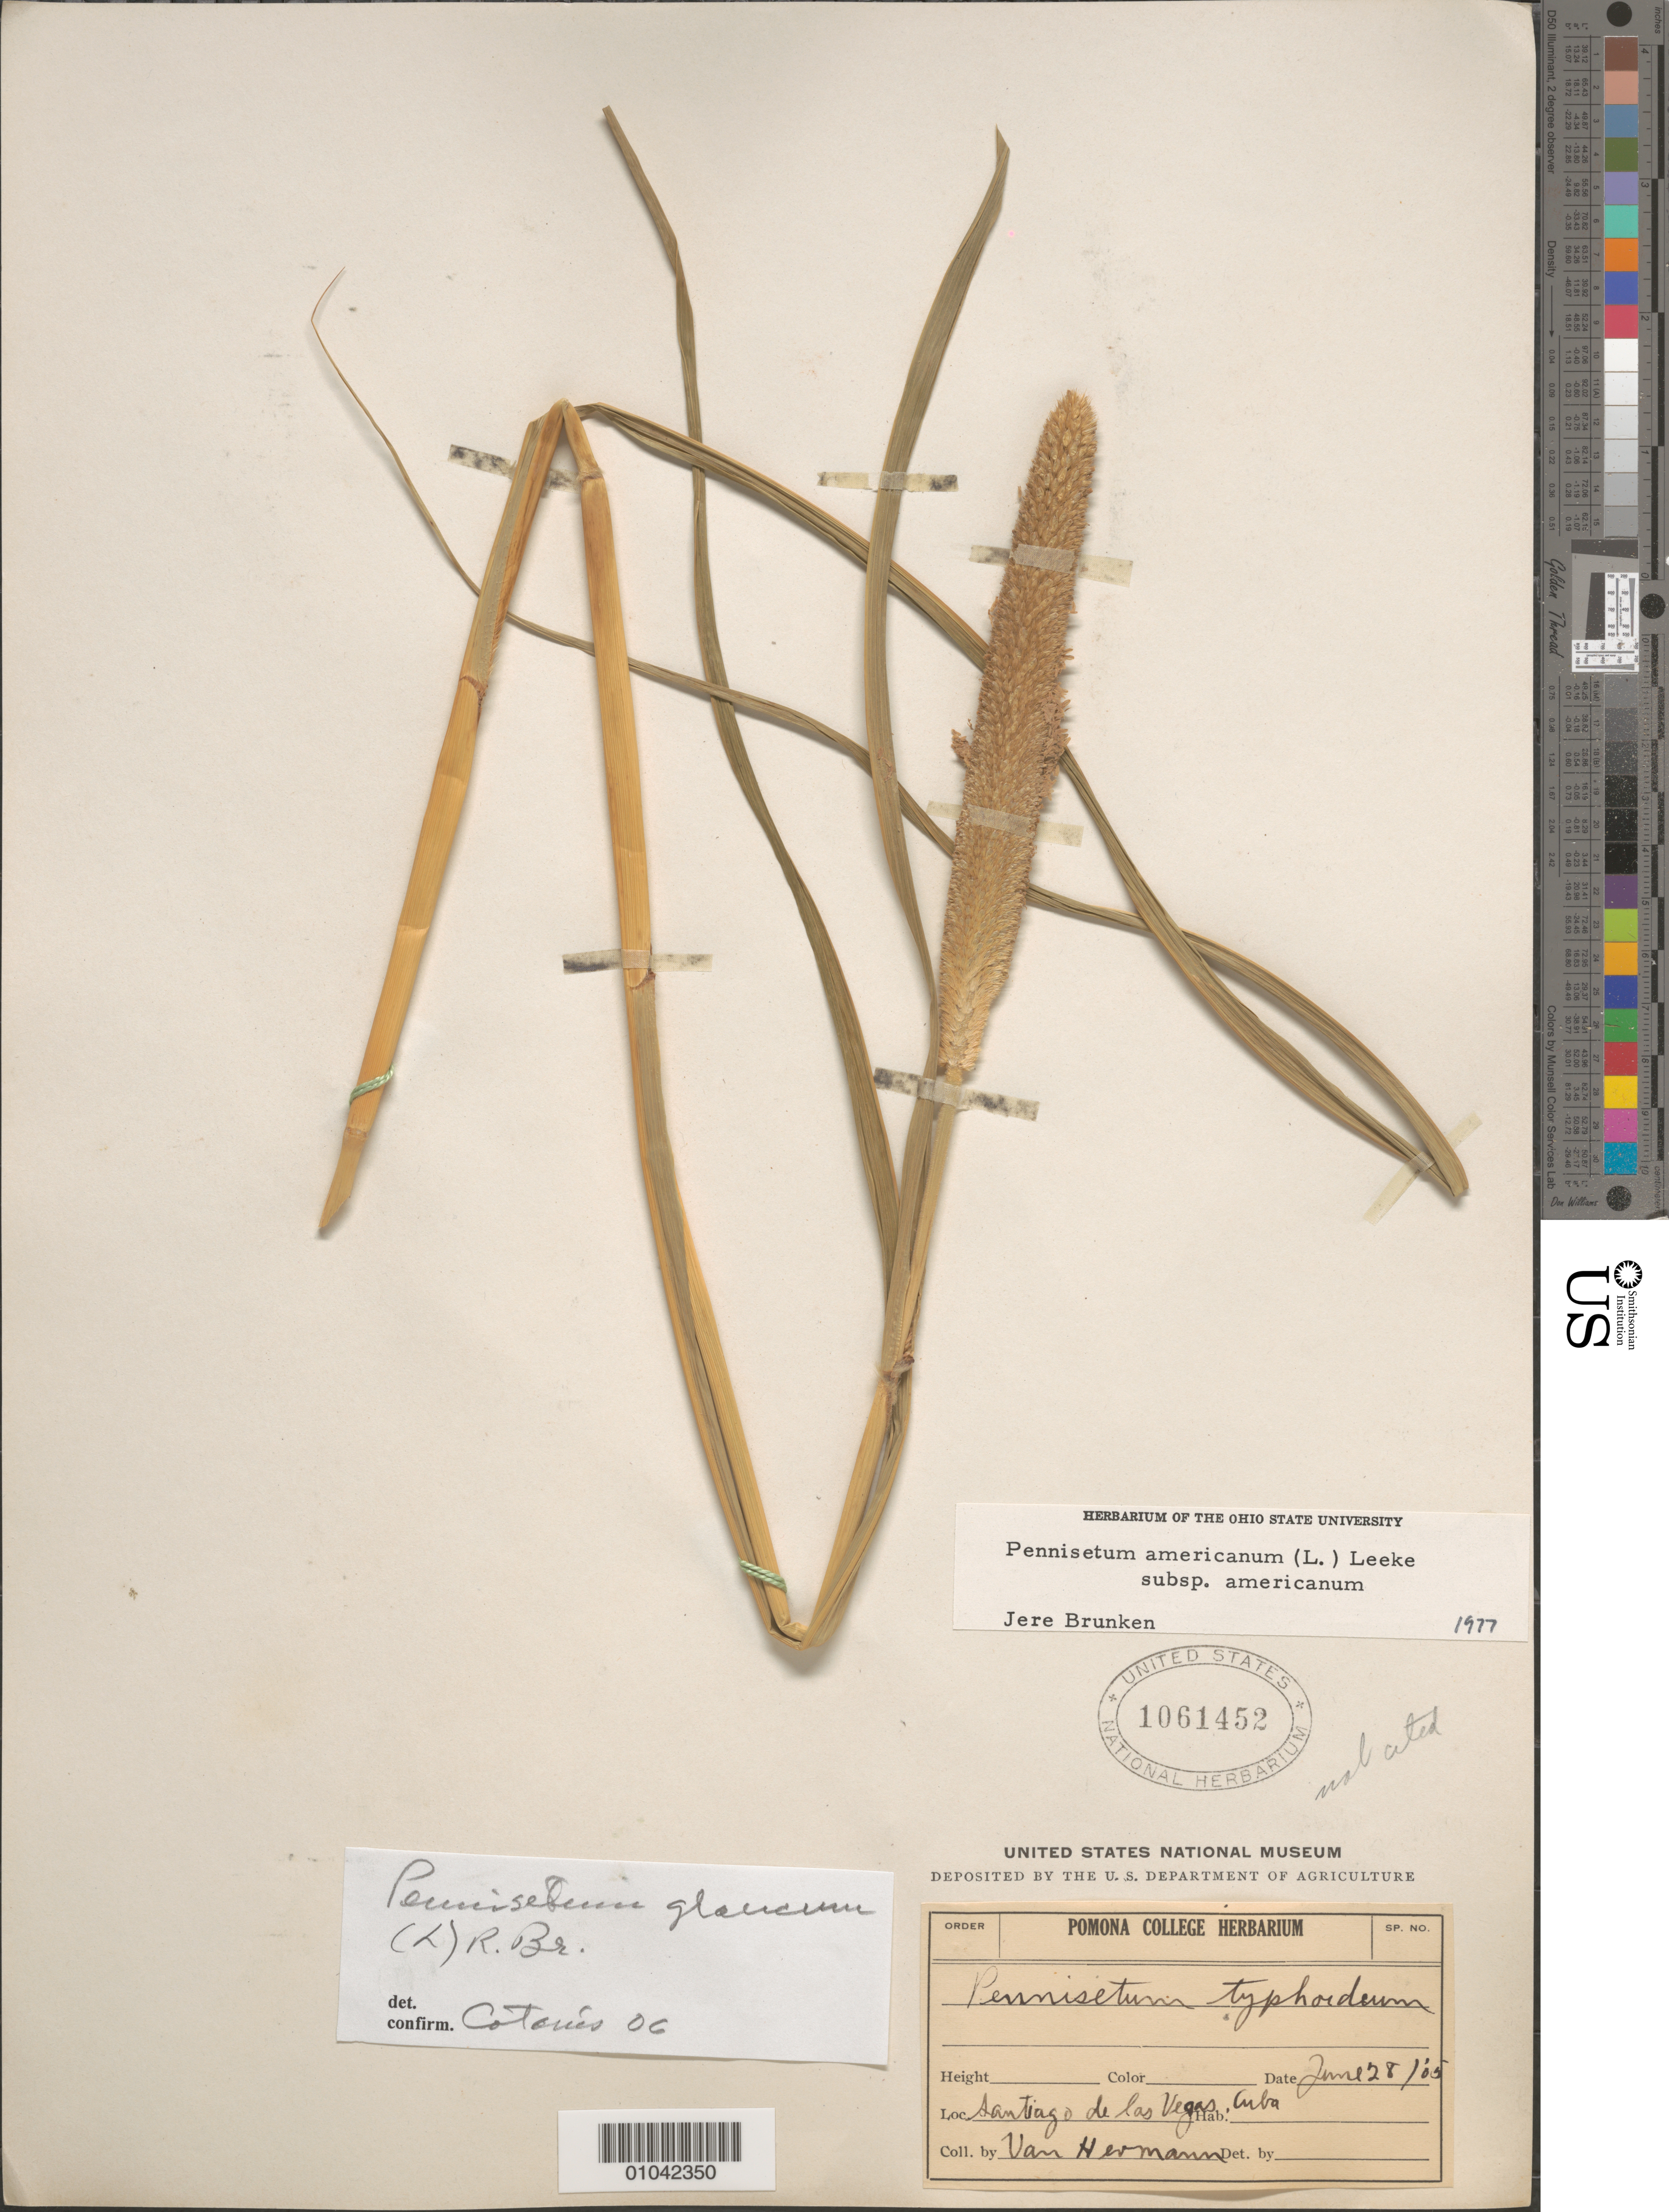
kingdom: Plantae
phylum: Tracheophyta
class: Liliopsida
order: Poales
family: Poaceae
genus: Pennisetum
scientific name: Pennisetum americanum subsp. americanum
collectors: H. A. Van Hermann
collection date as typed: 28 Jun 1905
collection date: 1905-06-28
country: Cuba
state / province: La Habana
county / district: Municipio Boyeros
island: Cuba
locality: Santiago de las Vegas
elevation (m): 97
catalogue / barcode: US 1061452